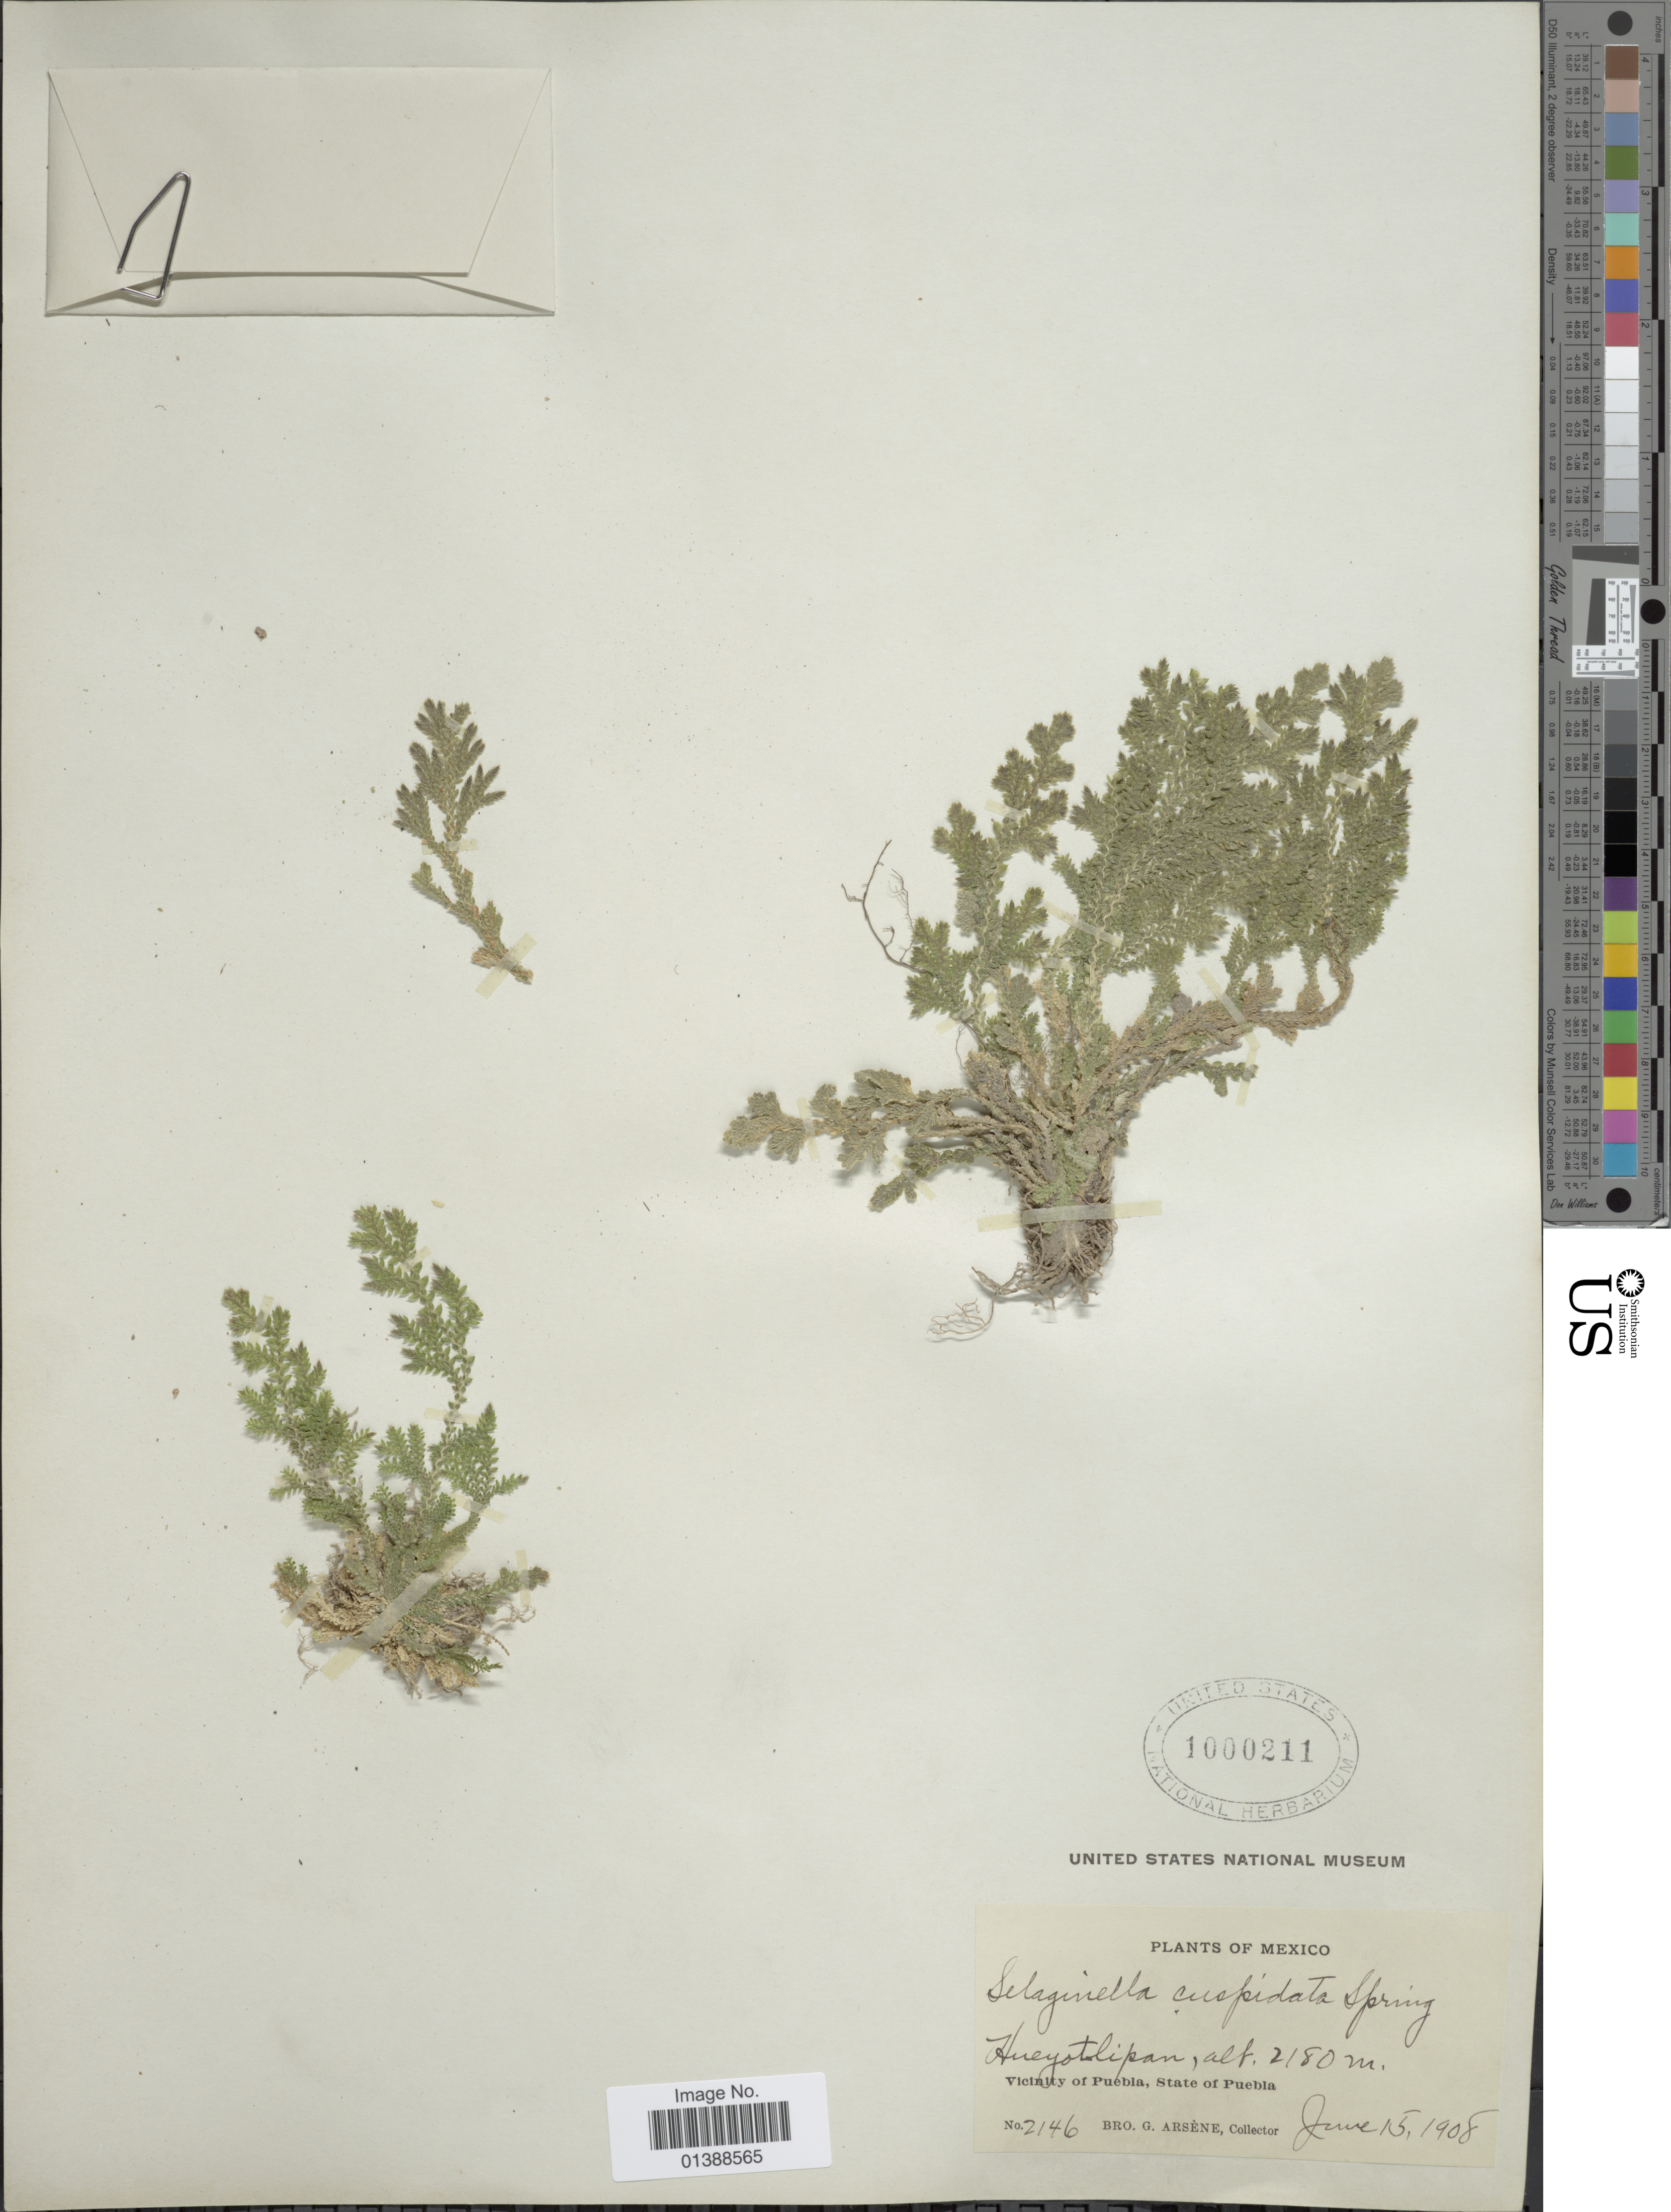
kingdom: Plantae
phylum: Tracheophyta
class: Lycopodiopsida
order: Selaginellales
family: Selaginellaceae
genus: Selaginella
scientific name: Selaginella pallescens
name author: (C. Presl) Spring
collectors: Bro. G. Arsène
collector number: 2146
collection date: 1908-06-15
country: Mexico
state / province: Puebla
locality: Hueyotlipan - Vicinity of Puebla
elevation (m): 2180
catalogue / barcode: US 1000211